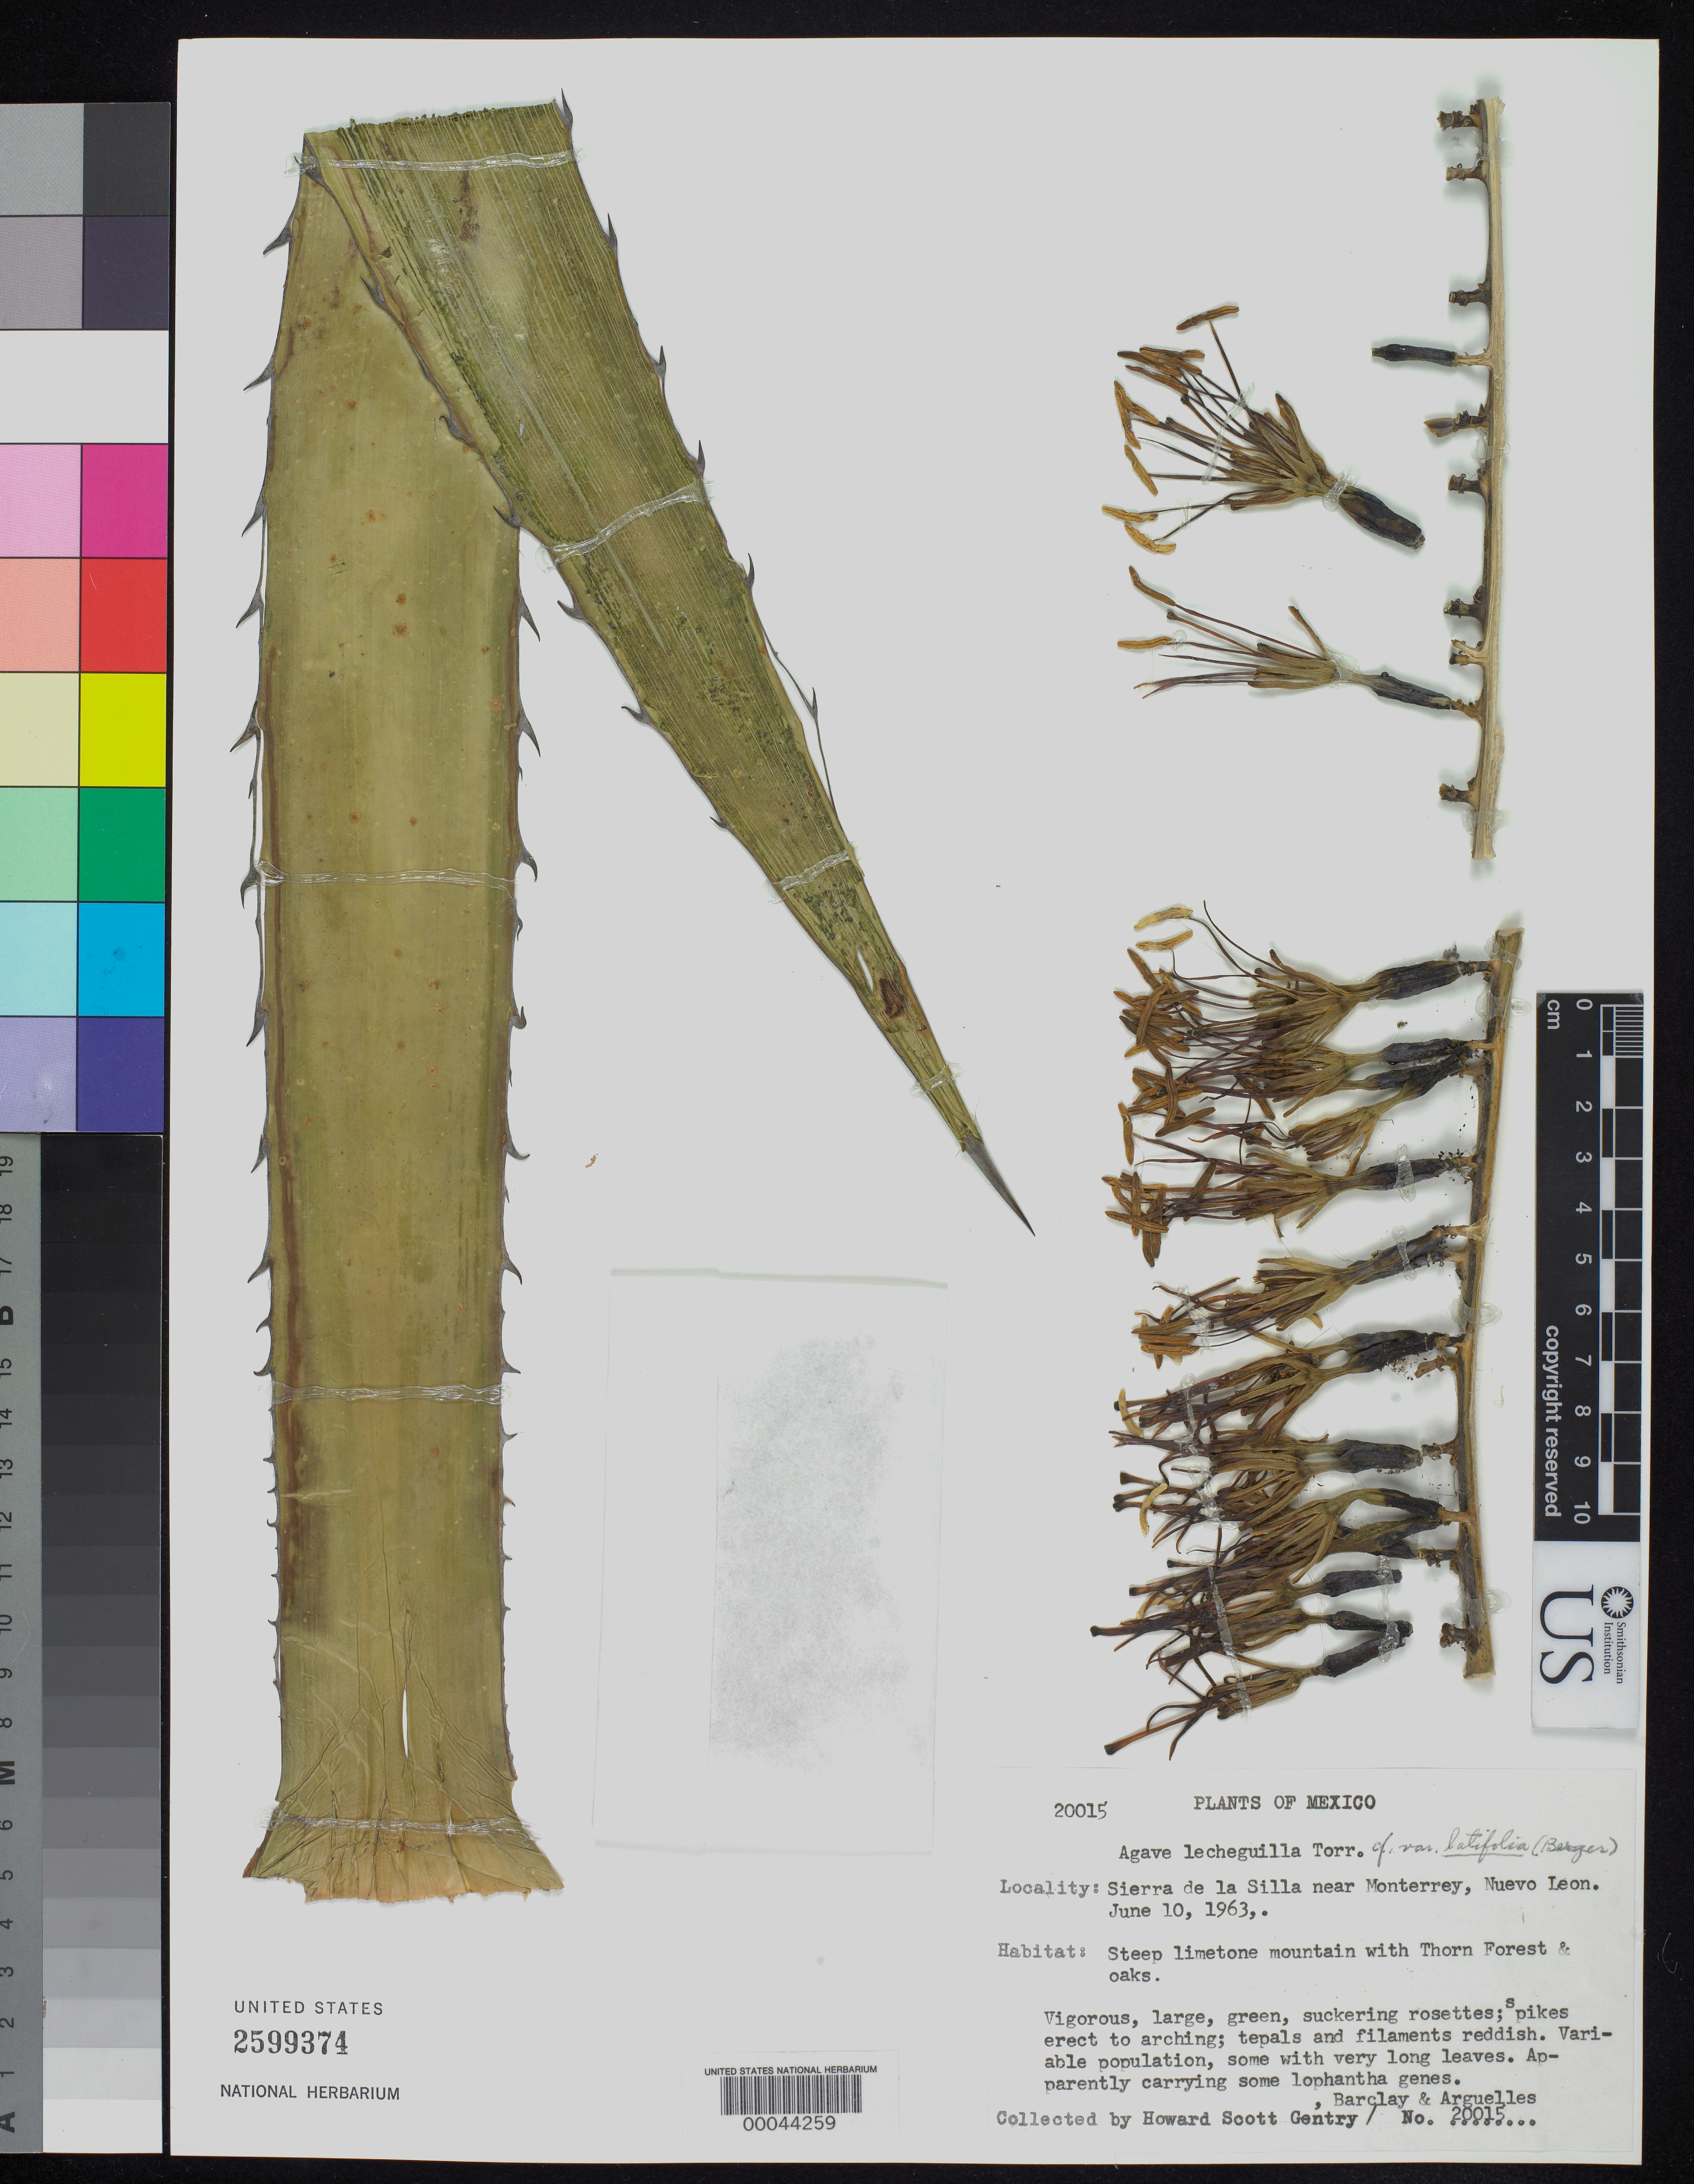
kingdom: Plantae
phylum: Tracheophyta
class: Liliopsida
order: Asparagales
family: Asparagaceae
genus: Agave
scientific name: Agave lechuguilla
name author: Torr.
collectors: H. S. Gentry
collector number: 20015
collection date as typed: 10 Jun 1963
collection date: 1963-06-10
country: Mexico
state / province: Nuevo León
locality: Sierra de la silla near Monterrey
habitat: Steep limestone mountain with thorn forest & oaks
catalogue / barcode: US 2599374